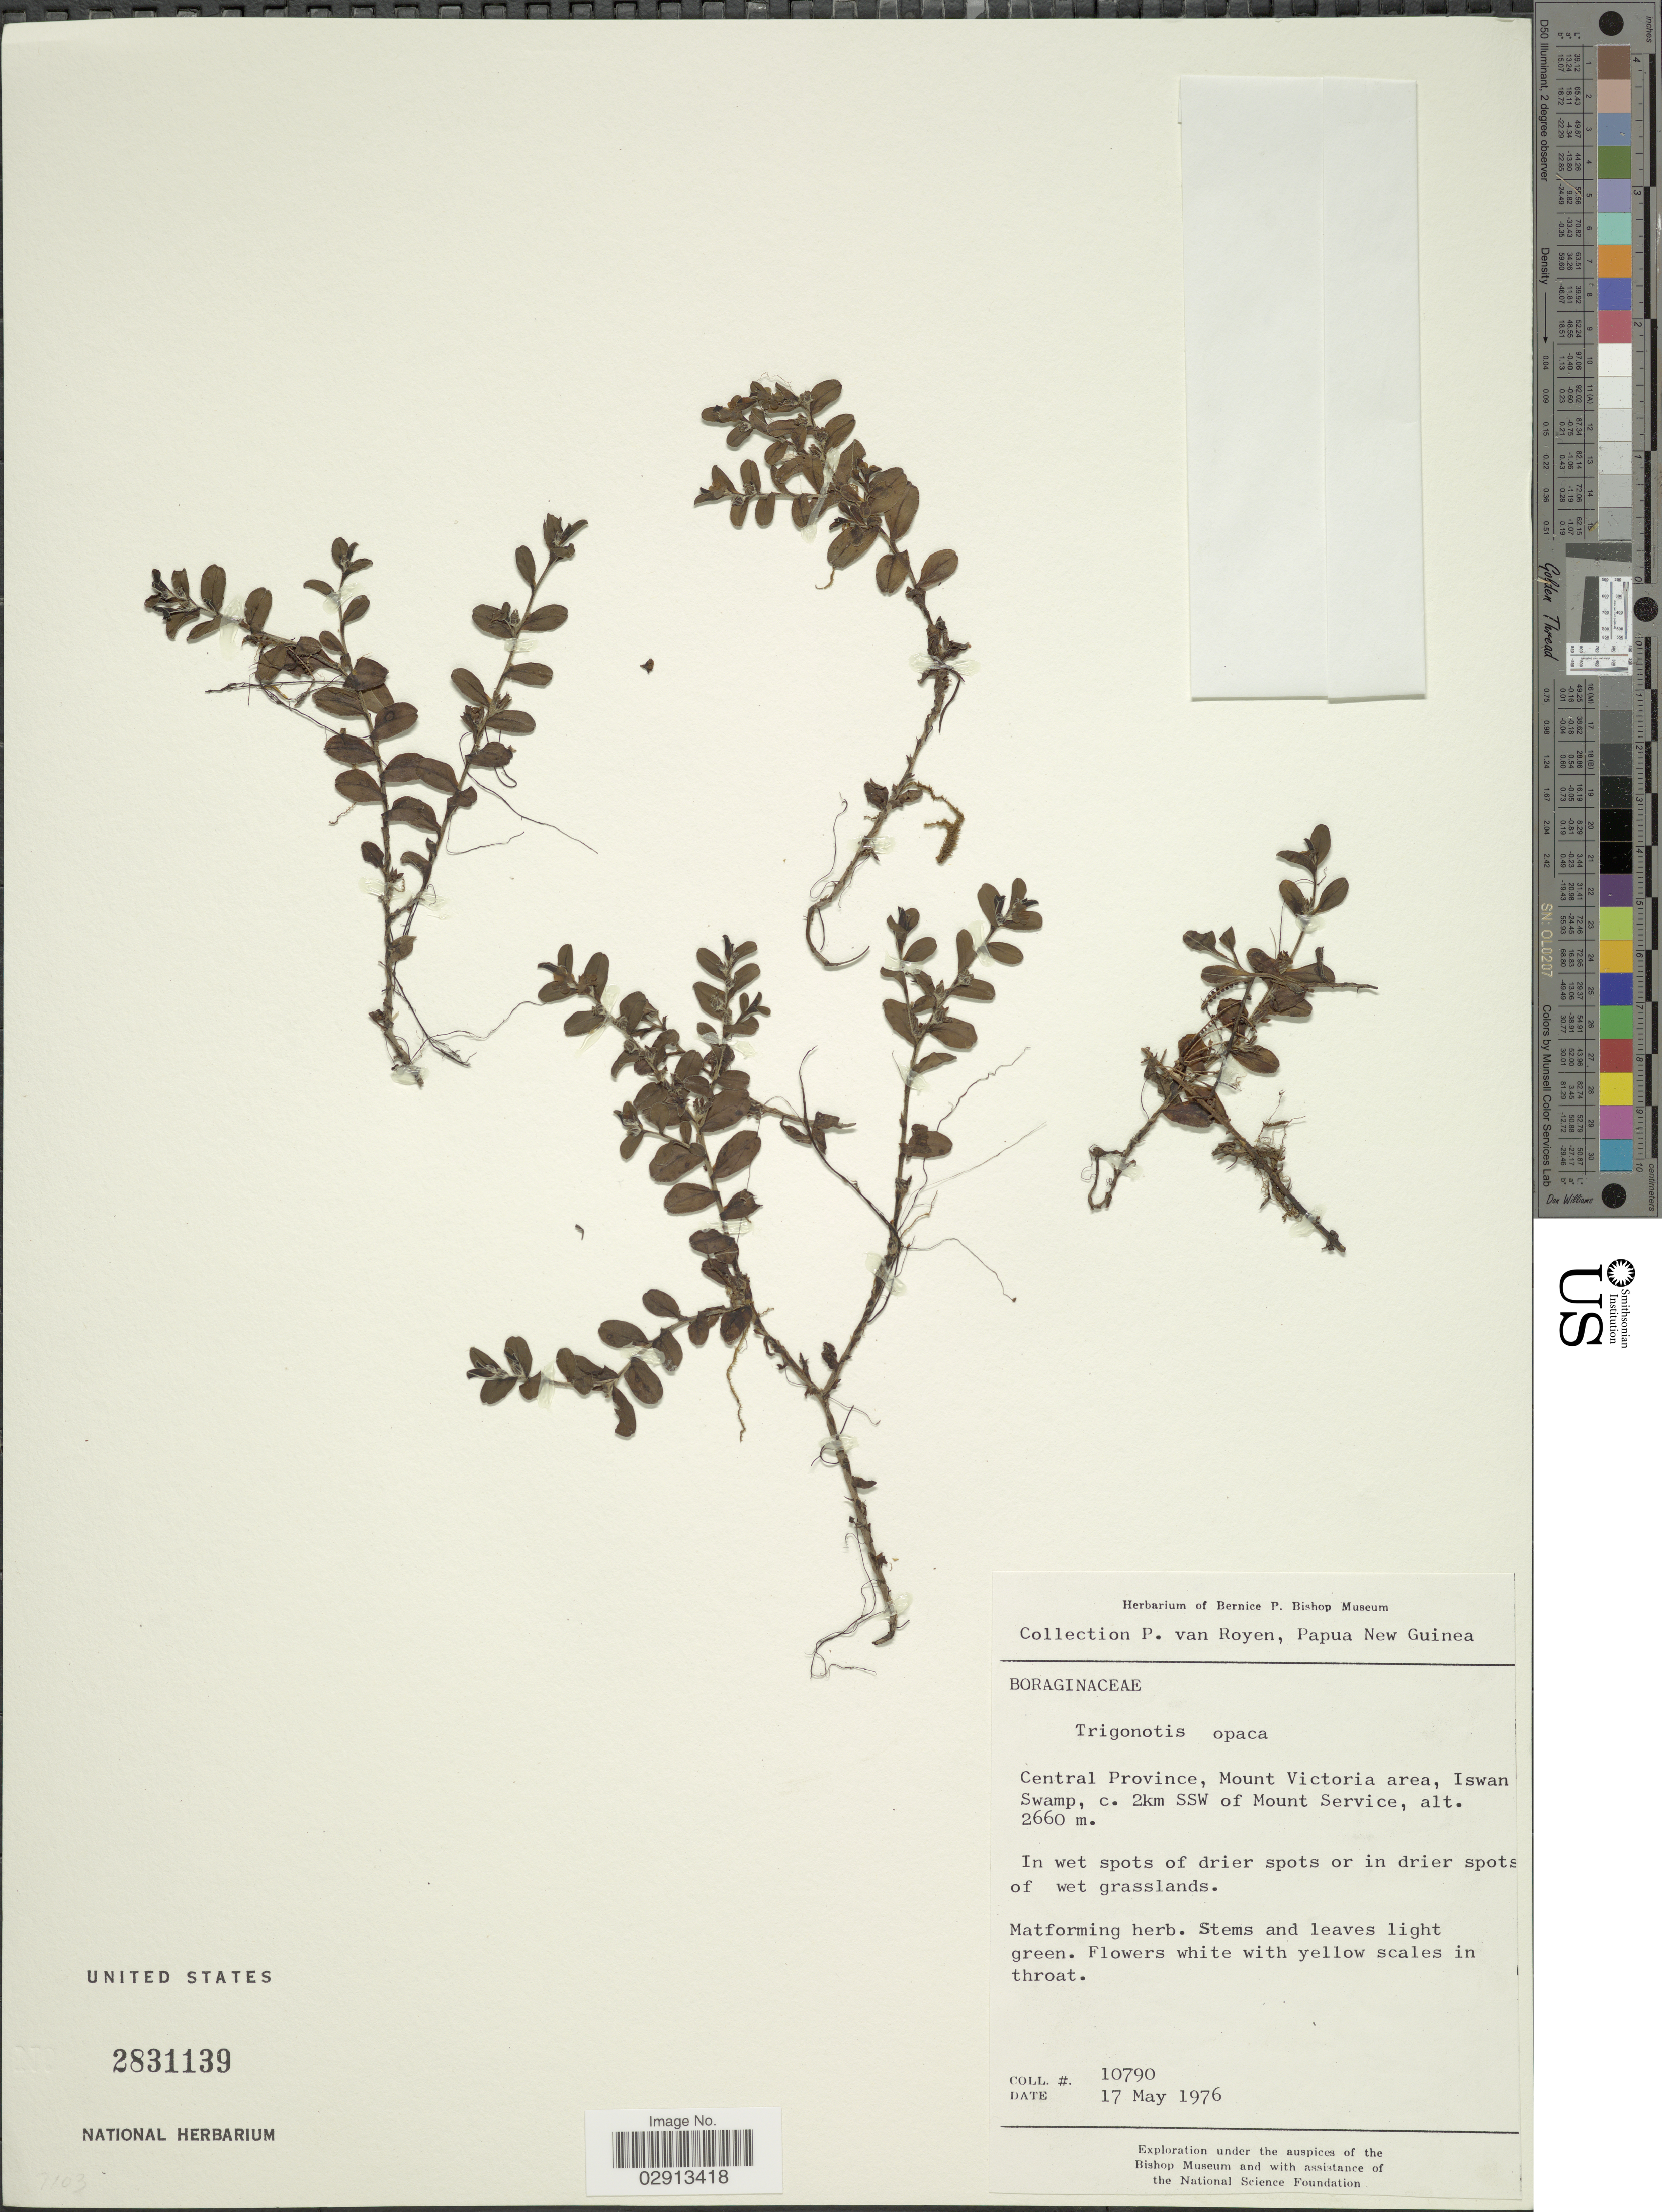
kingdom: Plantae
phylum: Tracheophyta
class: Magnoliopsida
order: Boraginales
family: Boraginaceae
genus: Trigonotis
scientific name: Trigonotis opaca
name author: (I.M. Johnst.) I.M. Johnst.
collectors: P. van Royen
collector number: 10790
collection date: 1976-05-17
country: Papua New Guinea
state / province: Central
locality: Central Province, Mount Victoria area, Iswan Swamp, c. 2km SSW of Mount Services.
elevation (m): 2660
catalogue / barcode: US 2831139